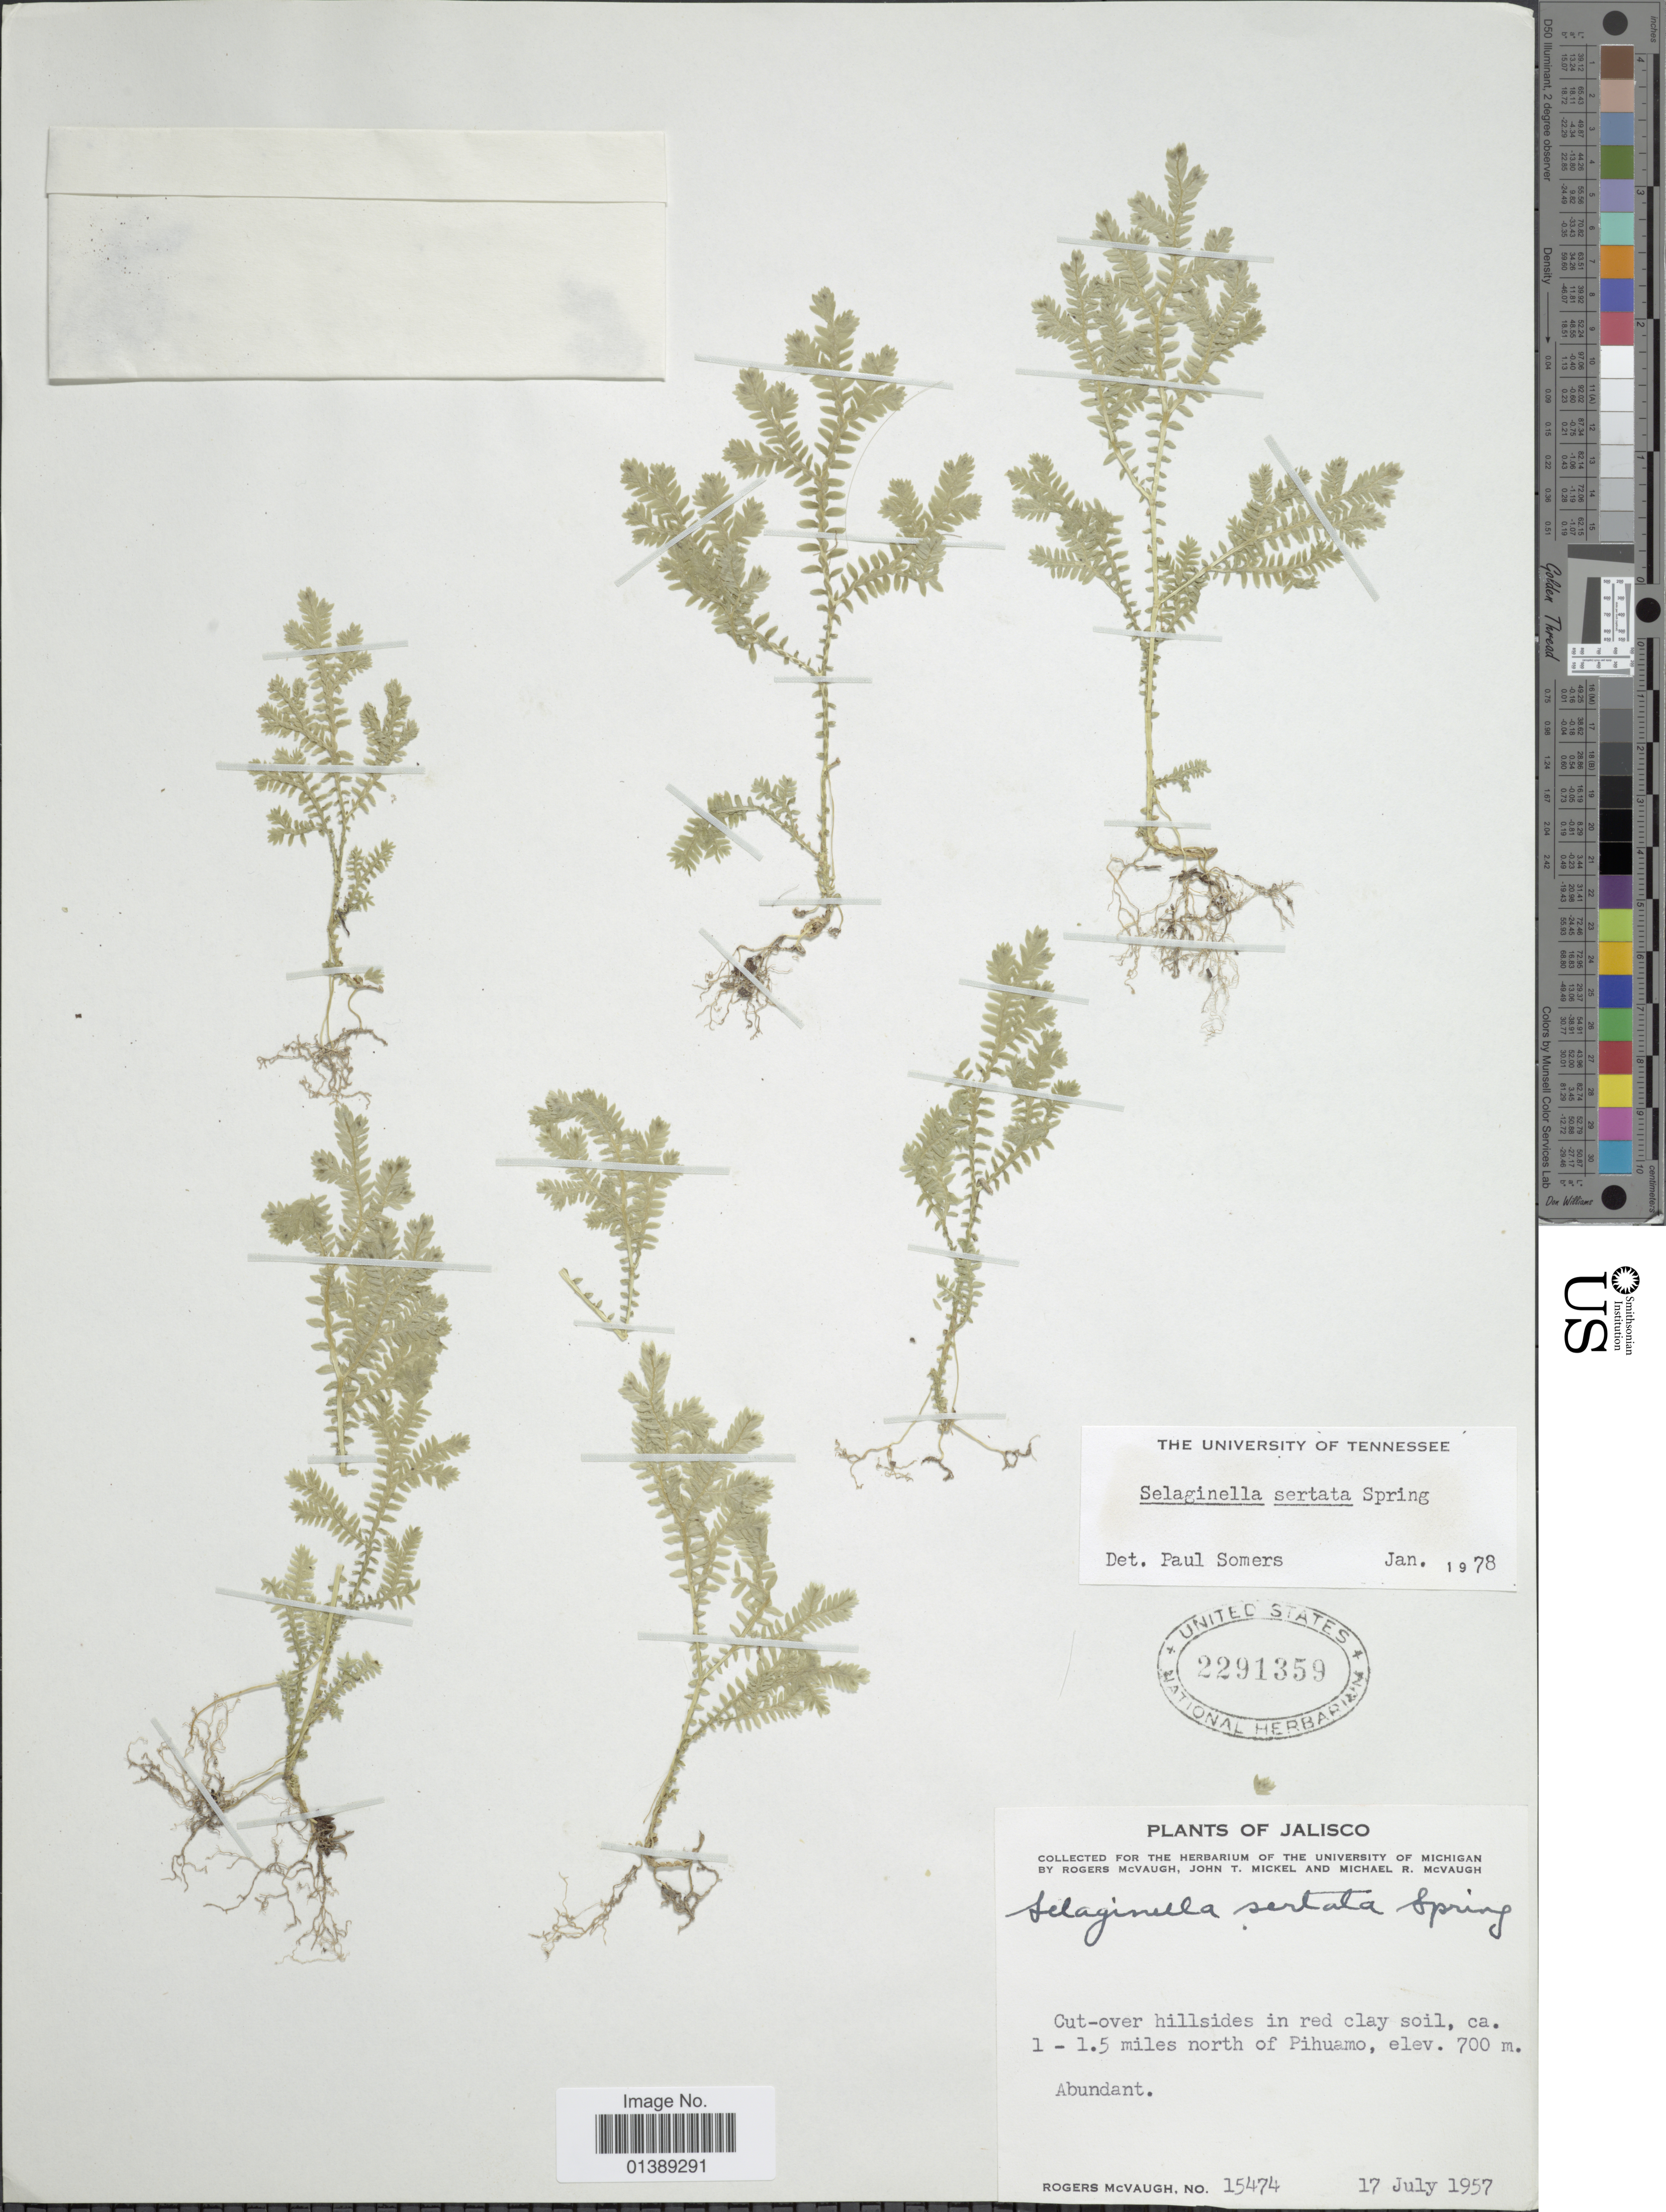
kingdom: Plantae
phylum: Tracheophyta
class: Lycopodiopsida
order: Selaginellales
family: Selaginellaceae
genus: Selaginella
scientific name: Selaginella sertata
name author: Spring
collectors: R. McVaugh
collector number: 15474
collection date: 1957-07-17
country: Mexico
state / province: Jalisco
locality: ca. 1-1.5 miles north of Pihuamo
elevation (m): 700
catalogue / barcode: US 2291359